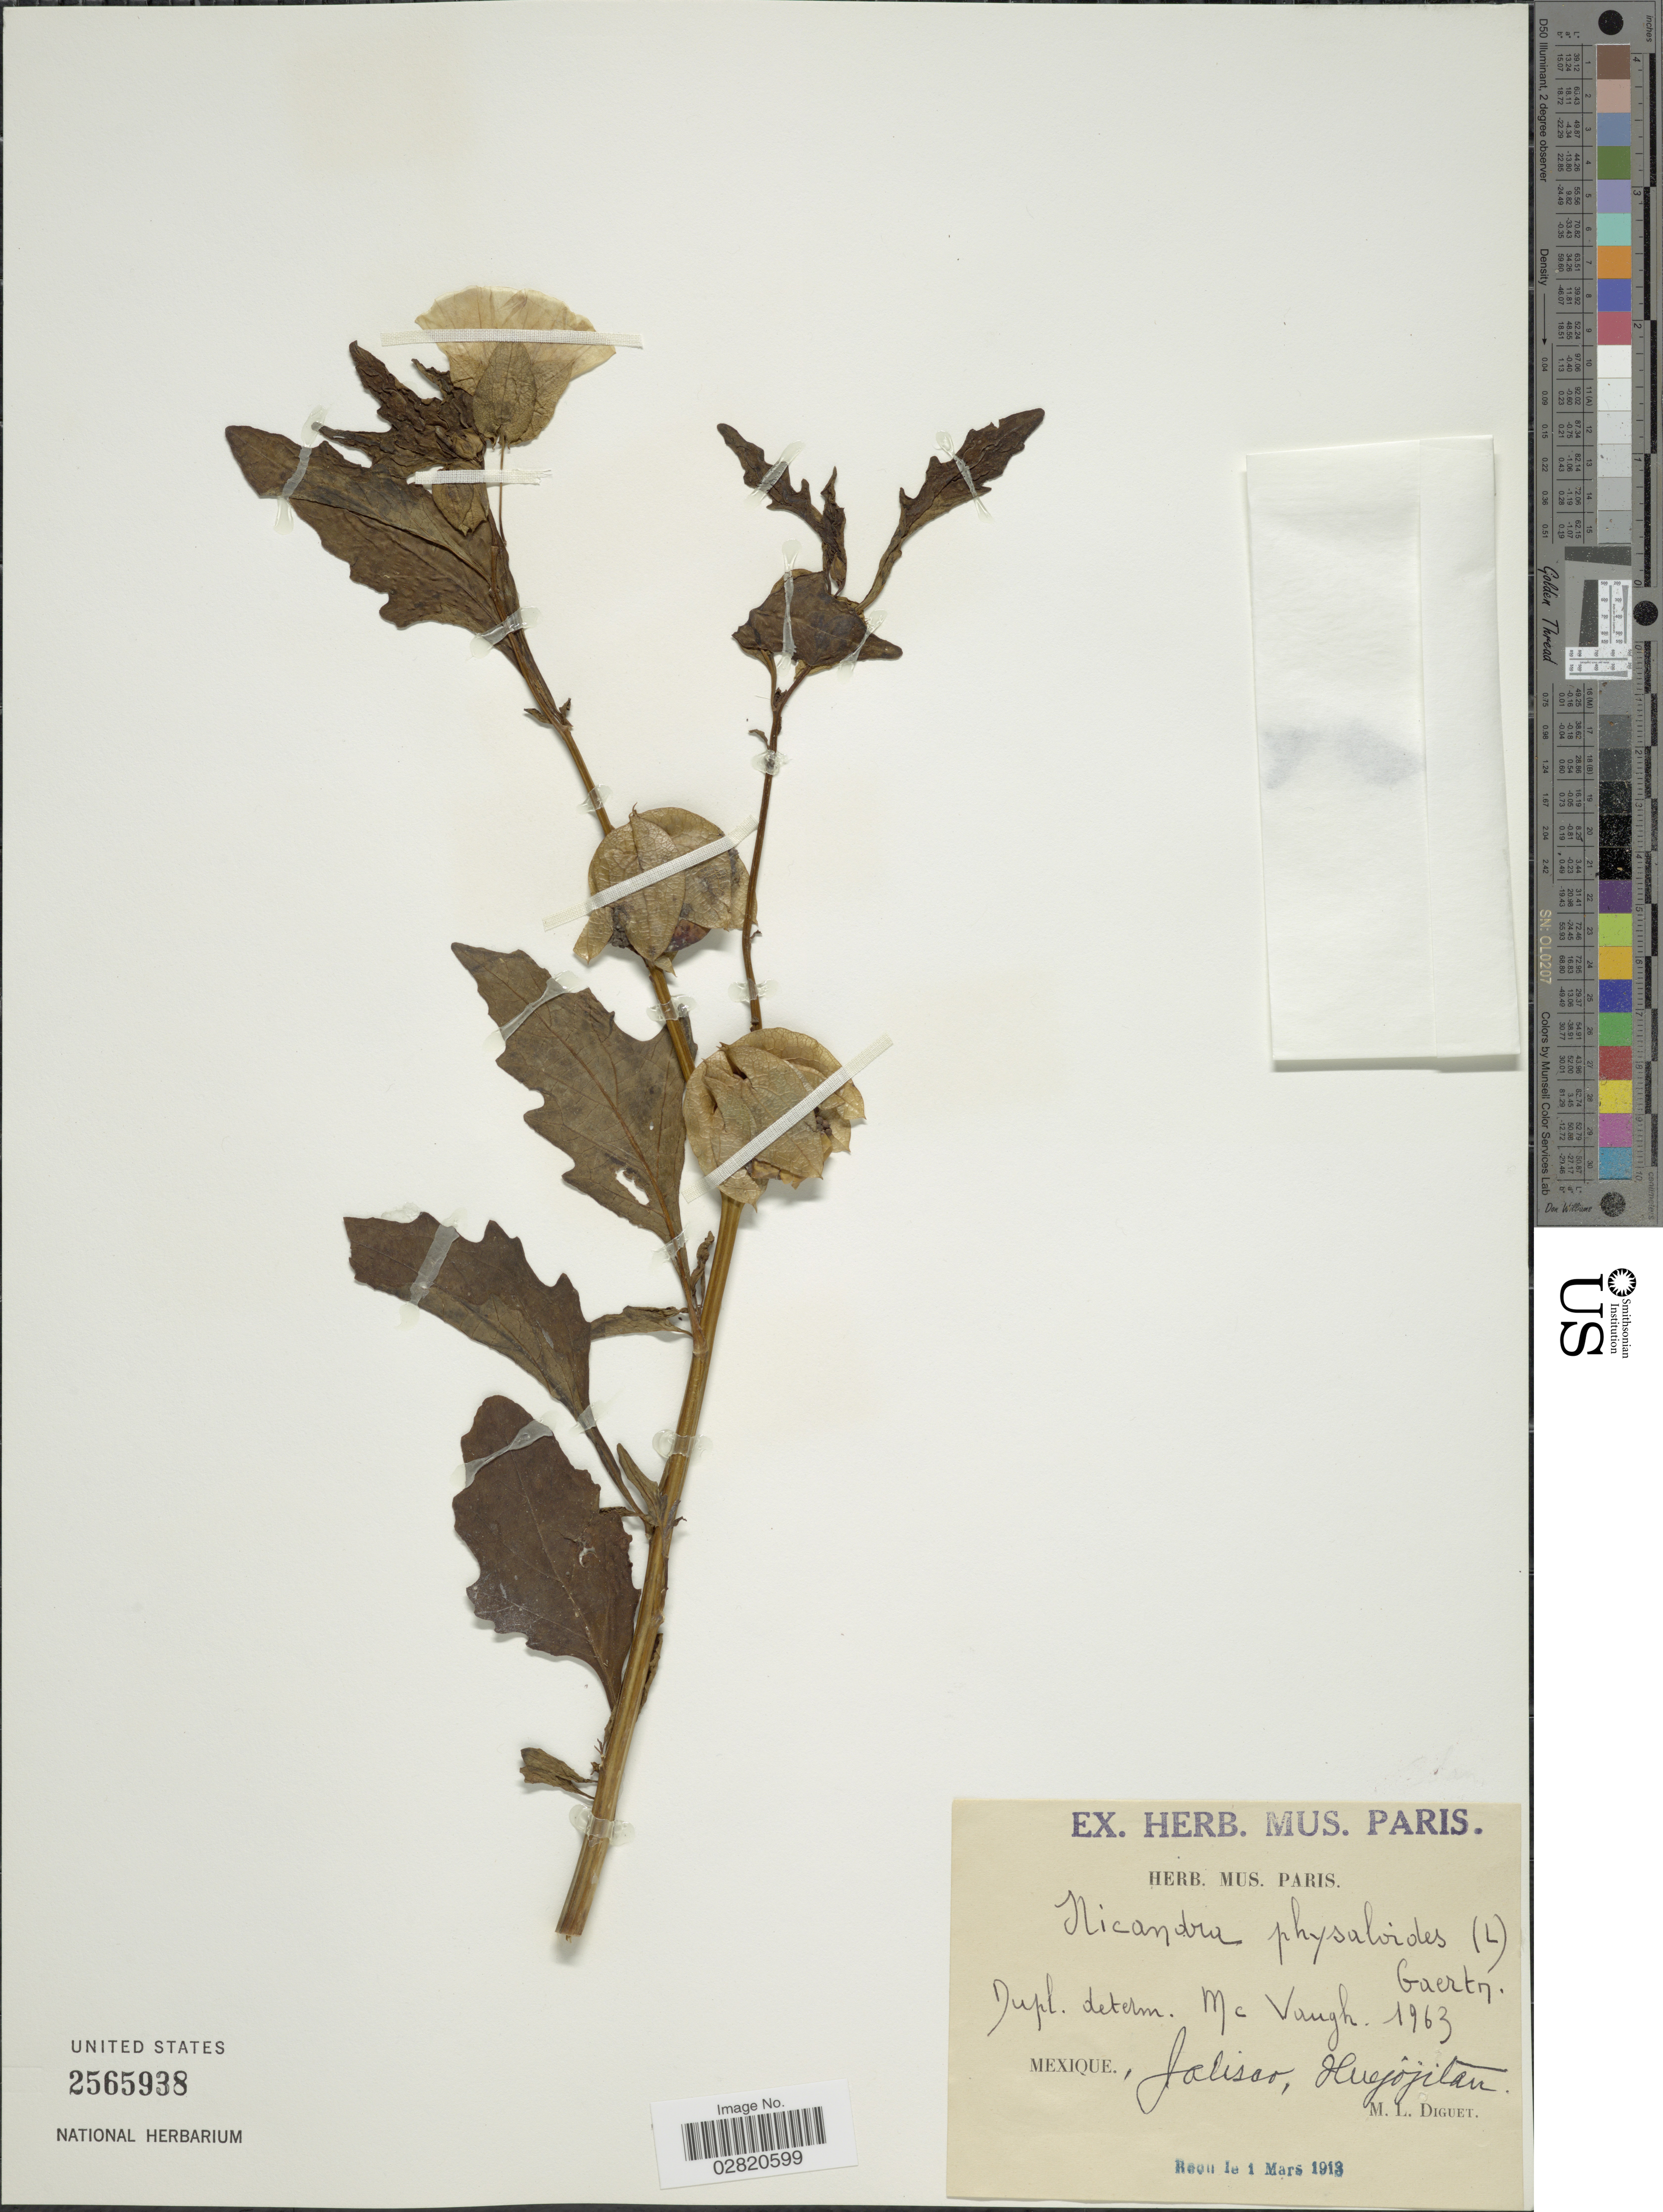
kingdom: Plantae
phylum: Tracheophyta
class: Magnoliopsida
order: Solanales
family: Solanaceae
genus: Nicandra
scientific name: Nicandra physalodes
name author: (L.) Gaertn.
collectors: M. L. Diguet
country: Mexico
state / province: Jalisco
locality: Jalisco, Huejojitan.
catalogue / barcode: US 2565938